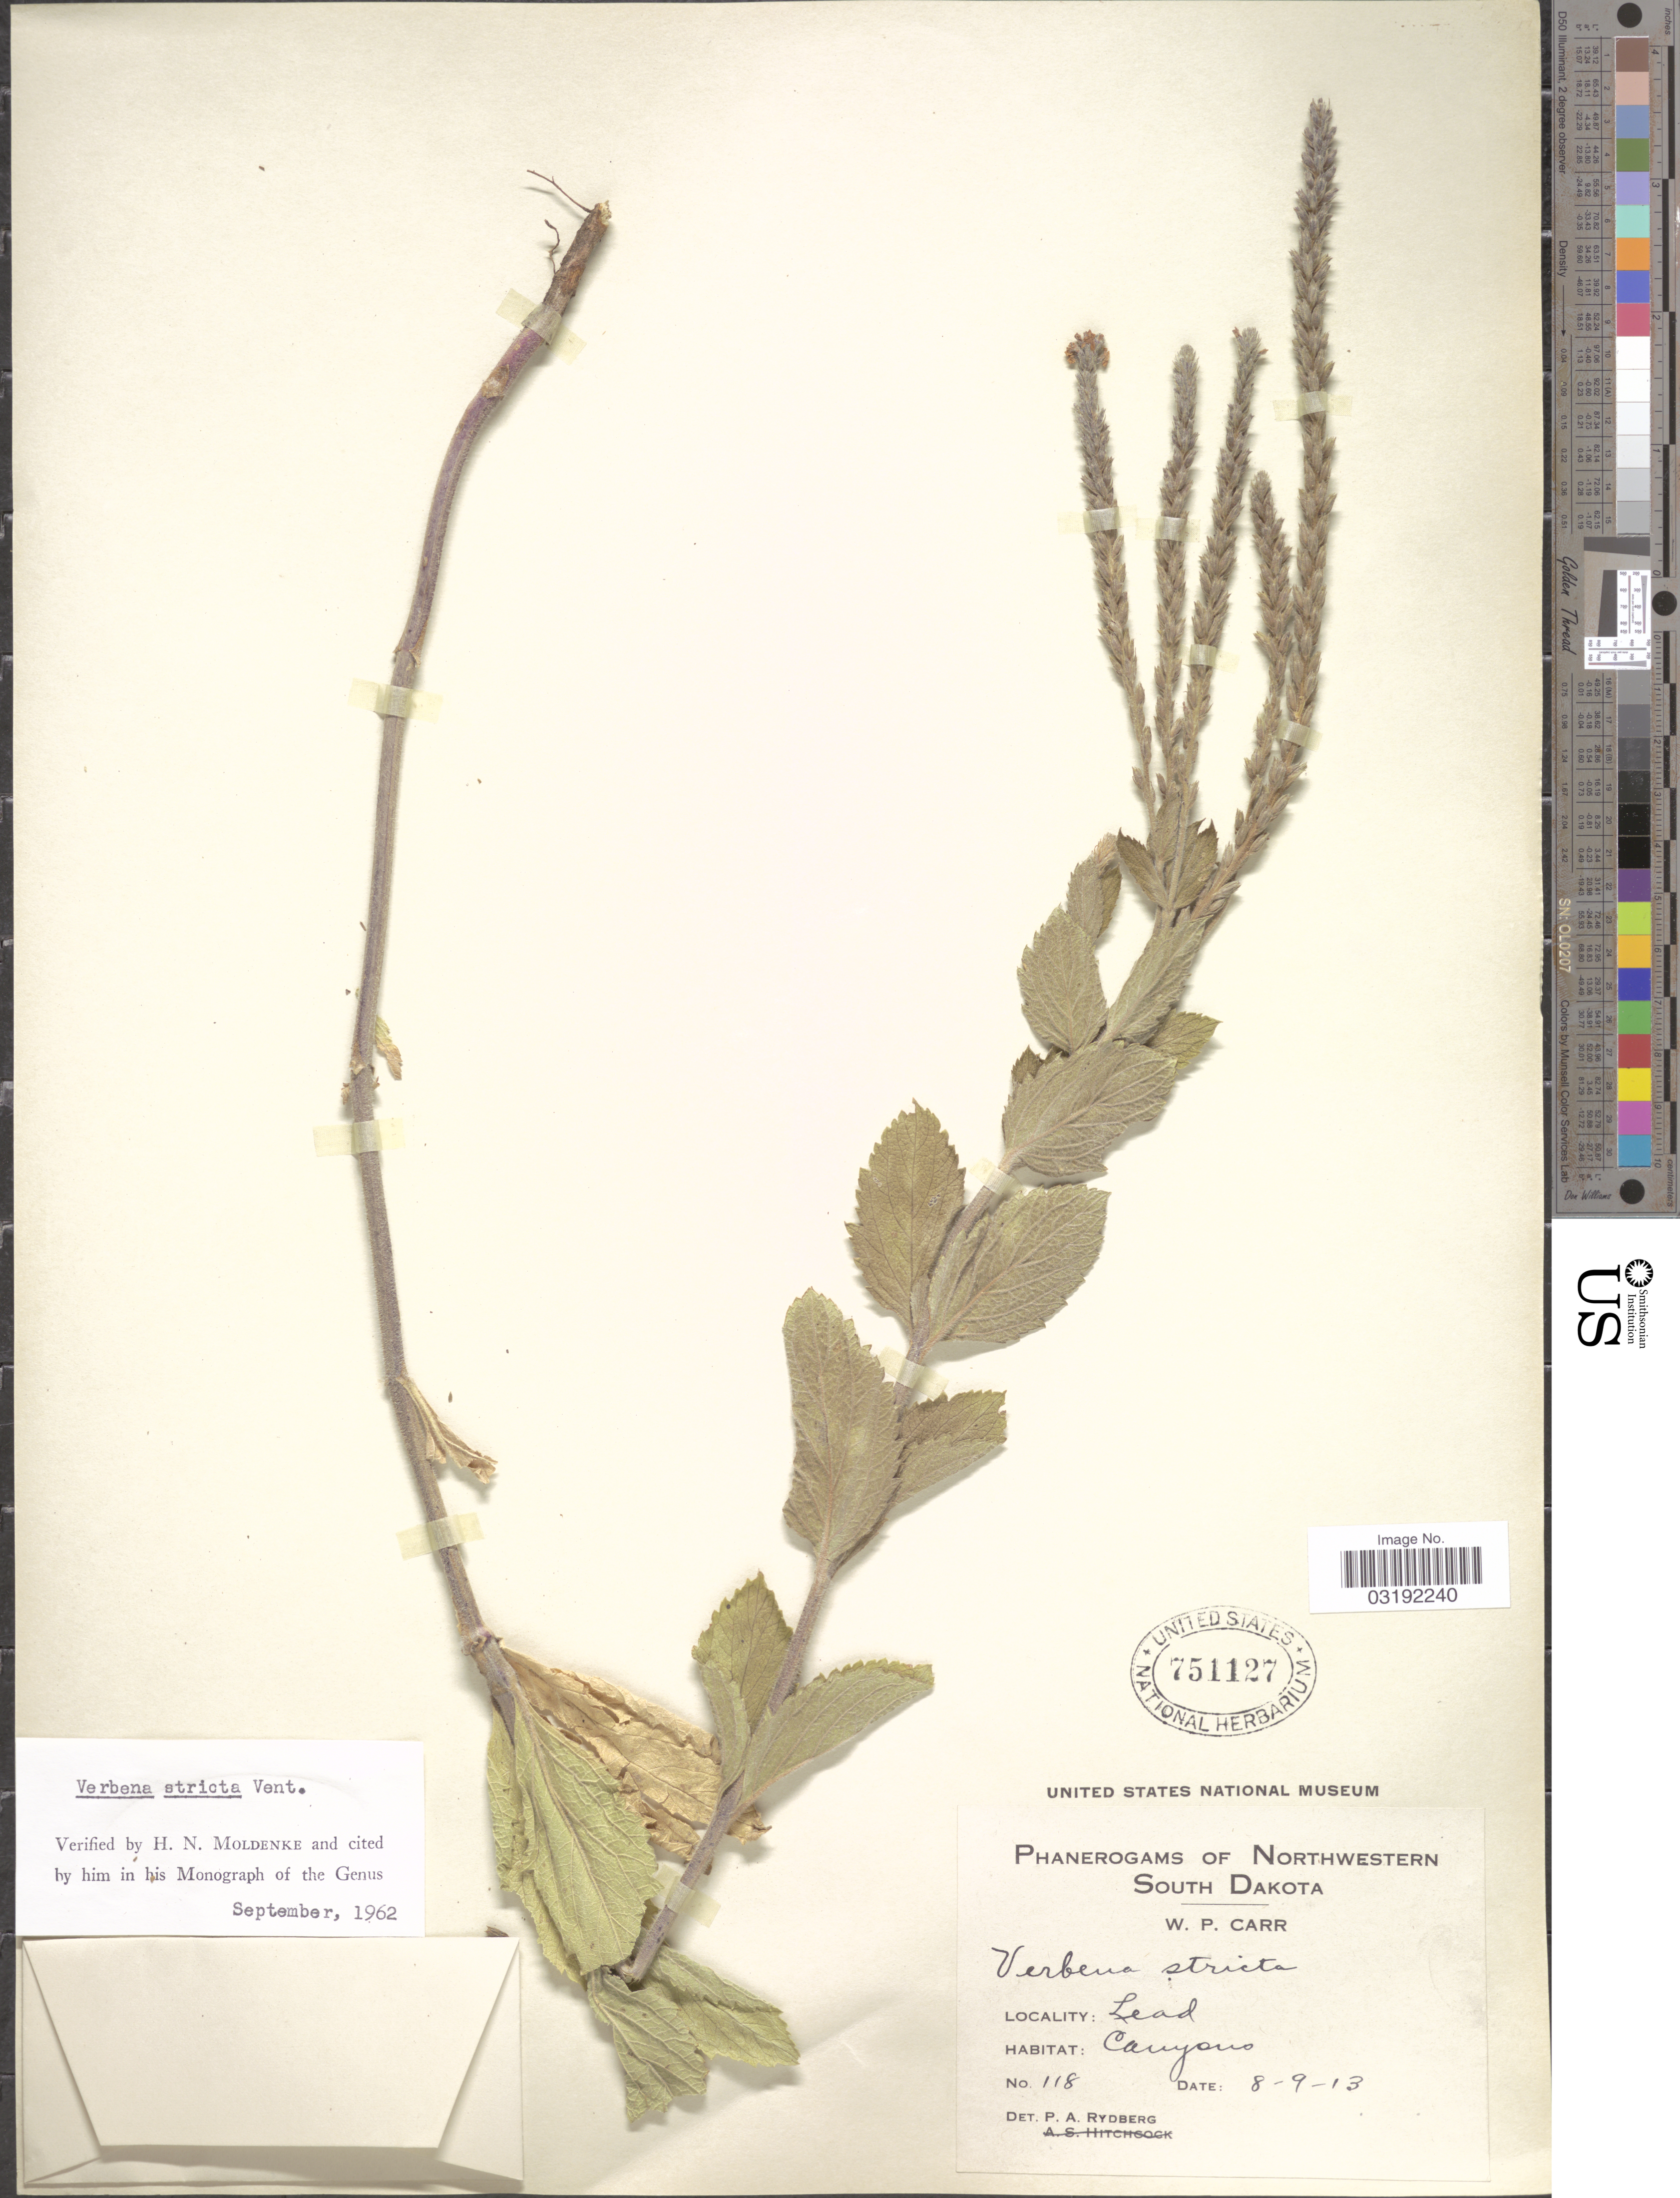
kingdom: Plantae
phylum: Tracheophyta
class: Magnoliopsida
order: Lamiales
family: Verbenaceae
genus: Verbena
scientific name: Verbena stricta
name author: Vent.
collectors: W. Carr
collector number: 118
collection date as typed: Transcribed d/m/y: 9/8/13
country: United States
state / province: South Dakota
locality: Northwestern South Dakota. Lead, Canyons.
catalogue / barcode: US 751127